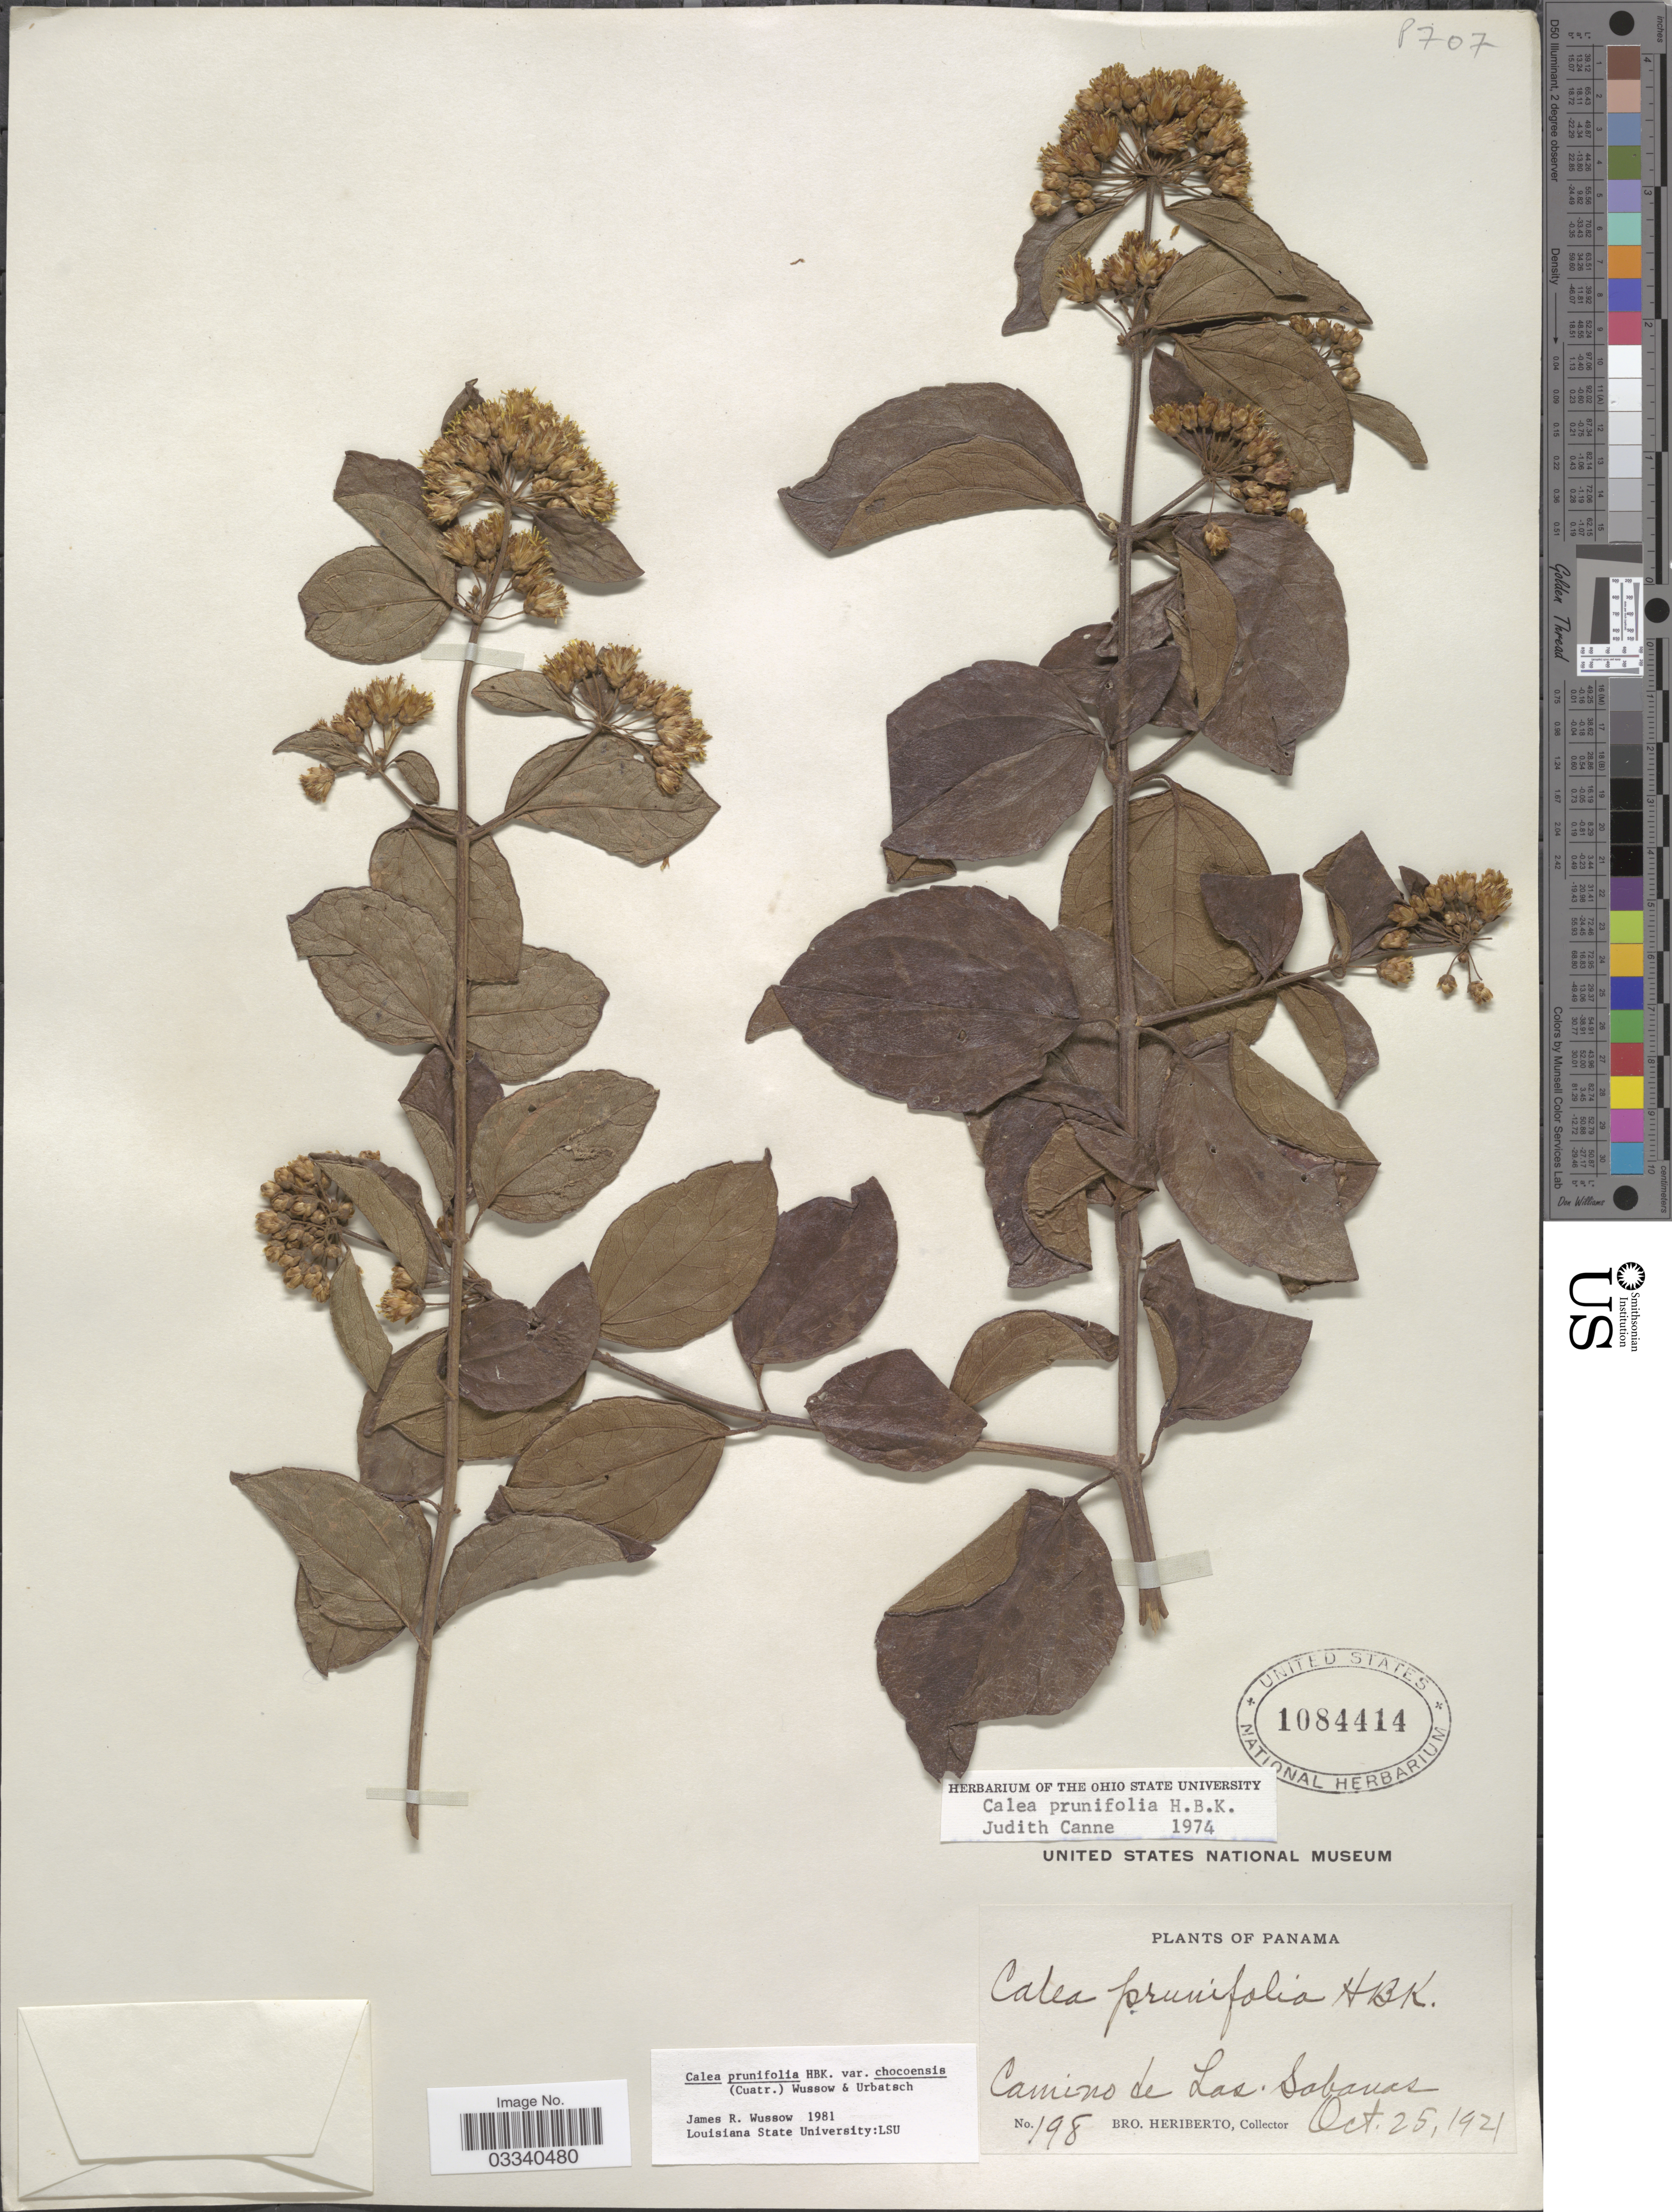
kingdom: Plantae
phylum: Tracheophyta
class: Magnoliopsida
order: Asterales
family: Asteraceae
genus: Calea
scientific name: Calea prunifolia var. chocoensis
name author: Kunth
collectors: B. Heriberto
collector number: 198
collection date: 1921-10-25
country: Panama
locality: Camino de Las Sabanas.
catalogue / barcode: US 1084414